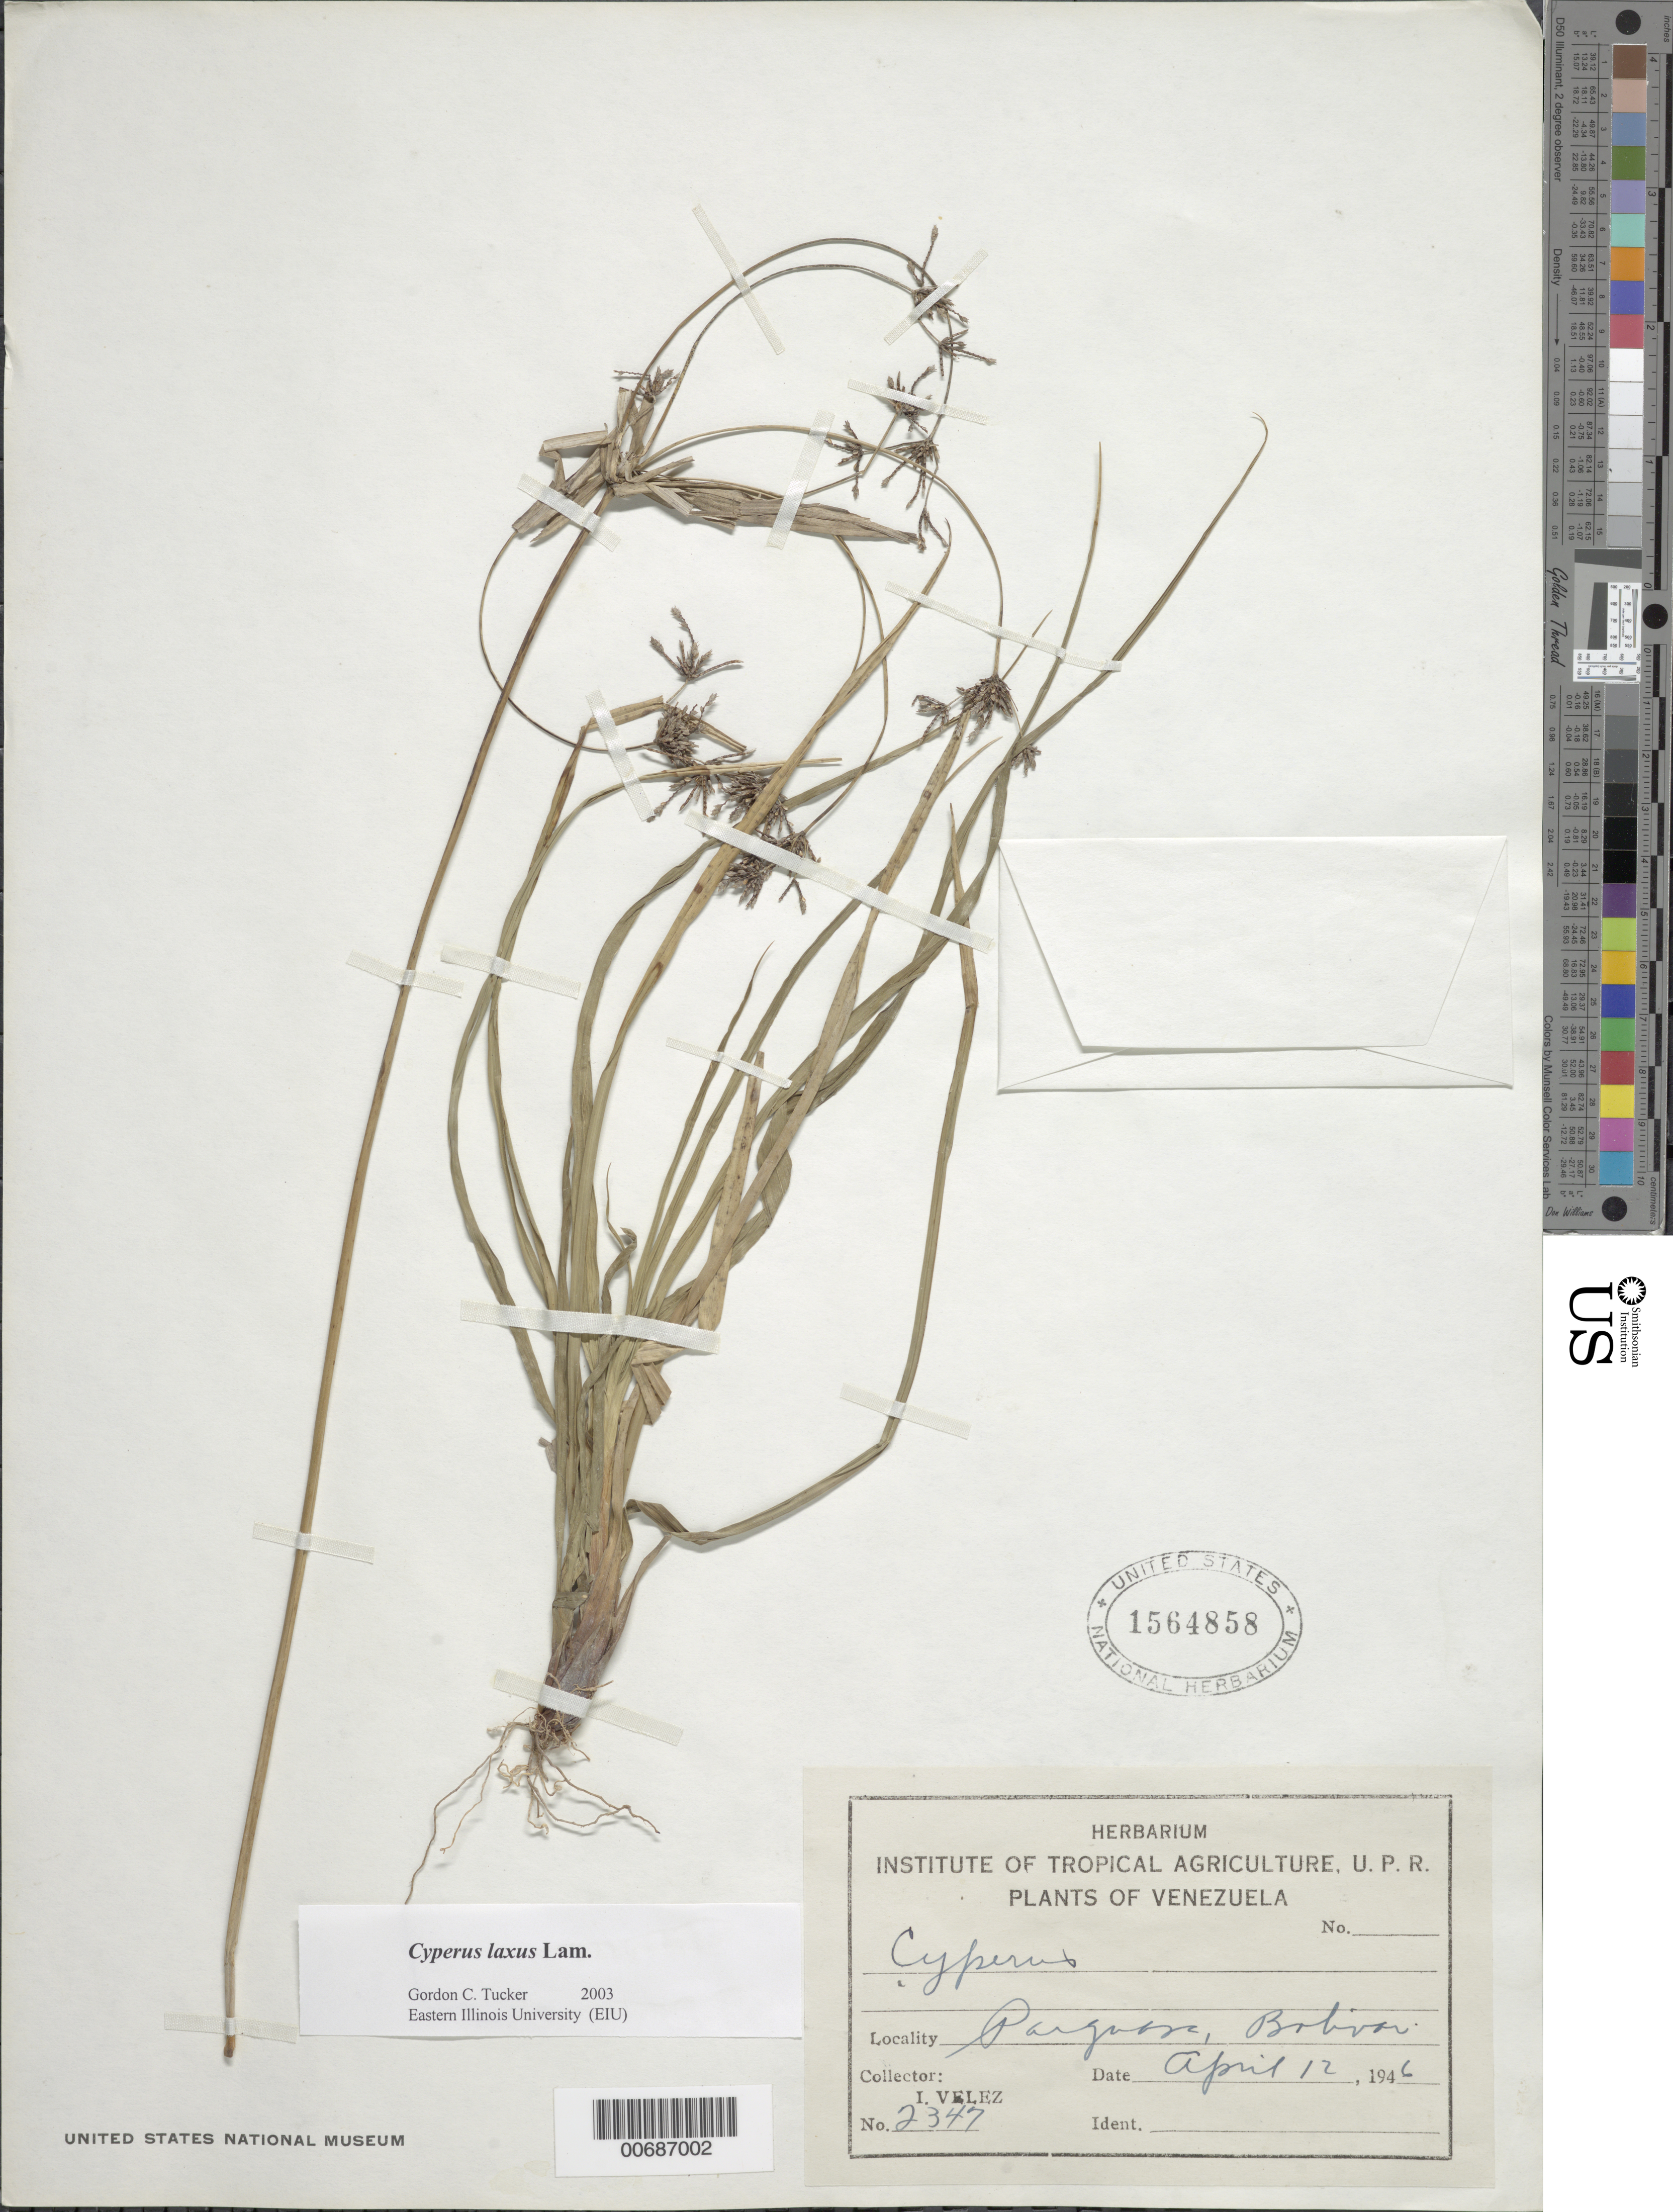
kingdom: Plantae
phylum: Tracheophyta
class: Liliopsida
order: Poales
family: Cyperaceae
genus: Cyperus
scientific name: Cyperus laxus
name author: Lam.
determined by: Tucker, G. C.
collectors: I. Velez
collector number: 2347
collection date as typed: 12-Apr-46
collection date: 1946-04-12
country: Venezuela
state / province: Bolívar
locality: Parguasa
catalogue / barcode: US 1564858